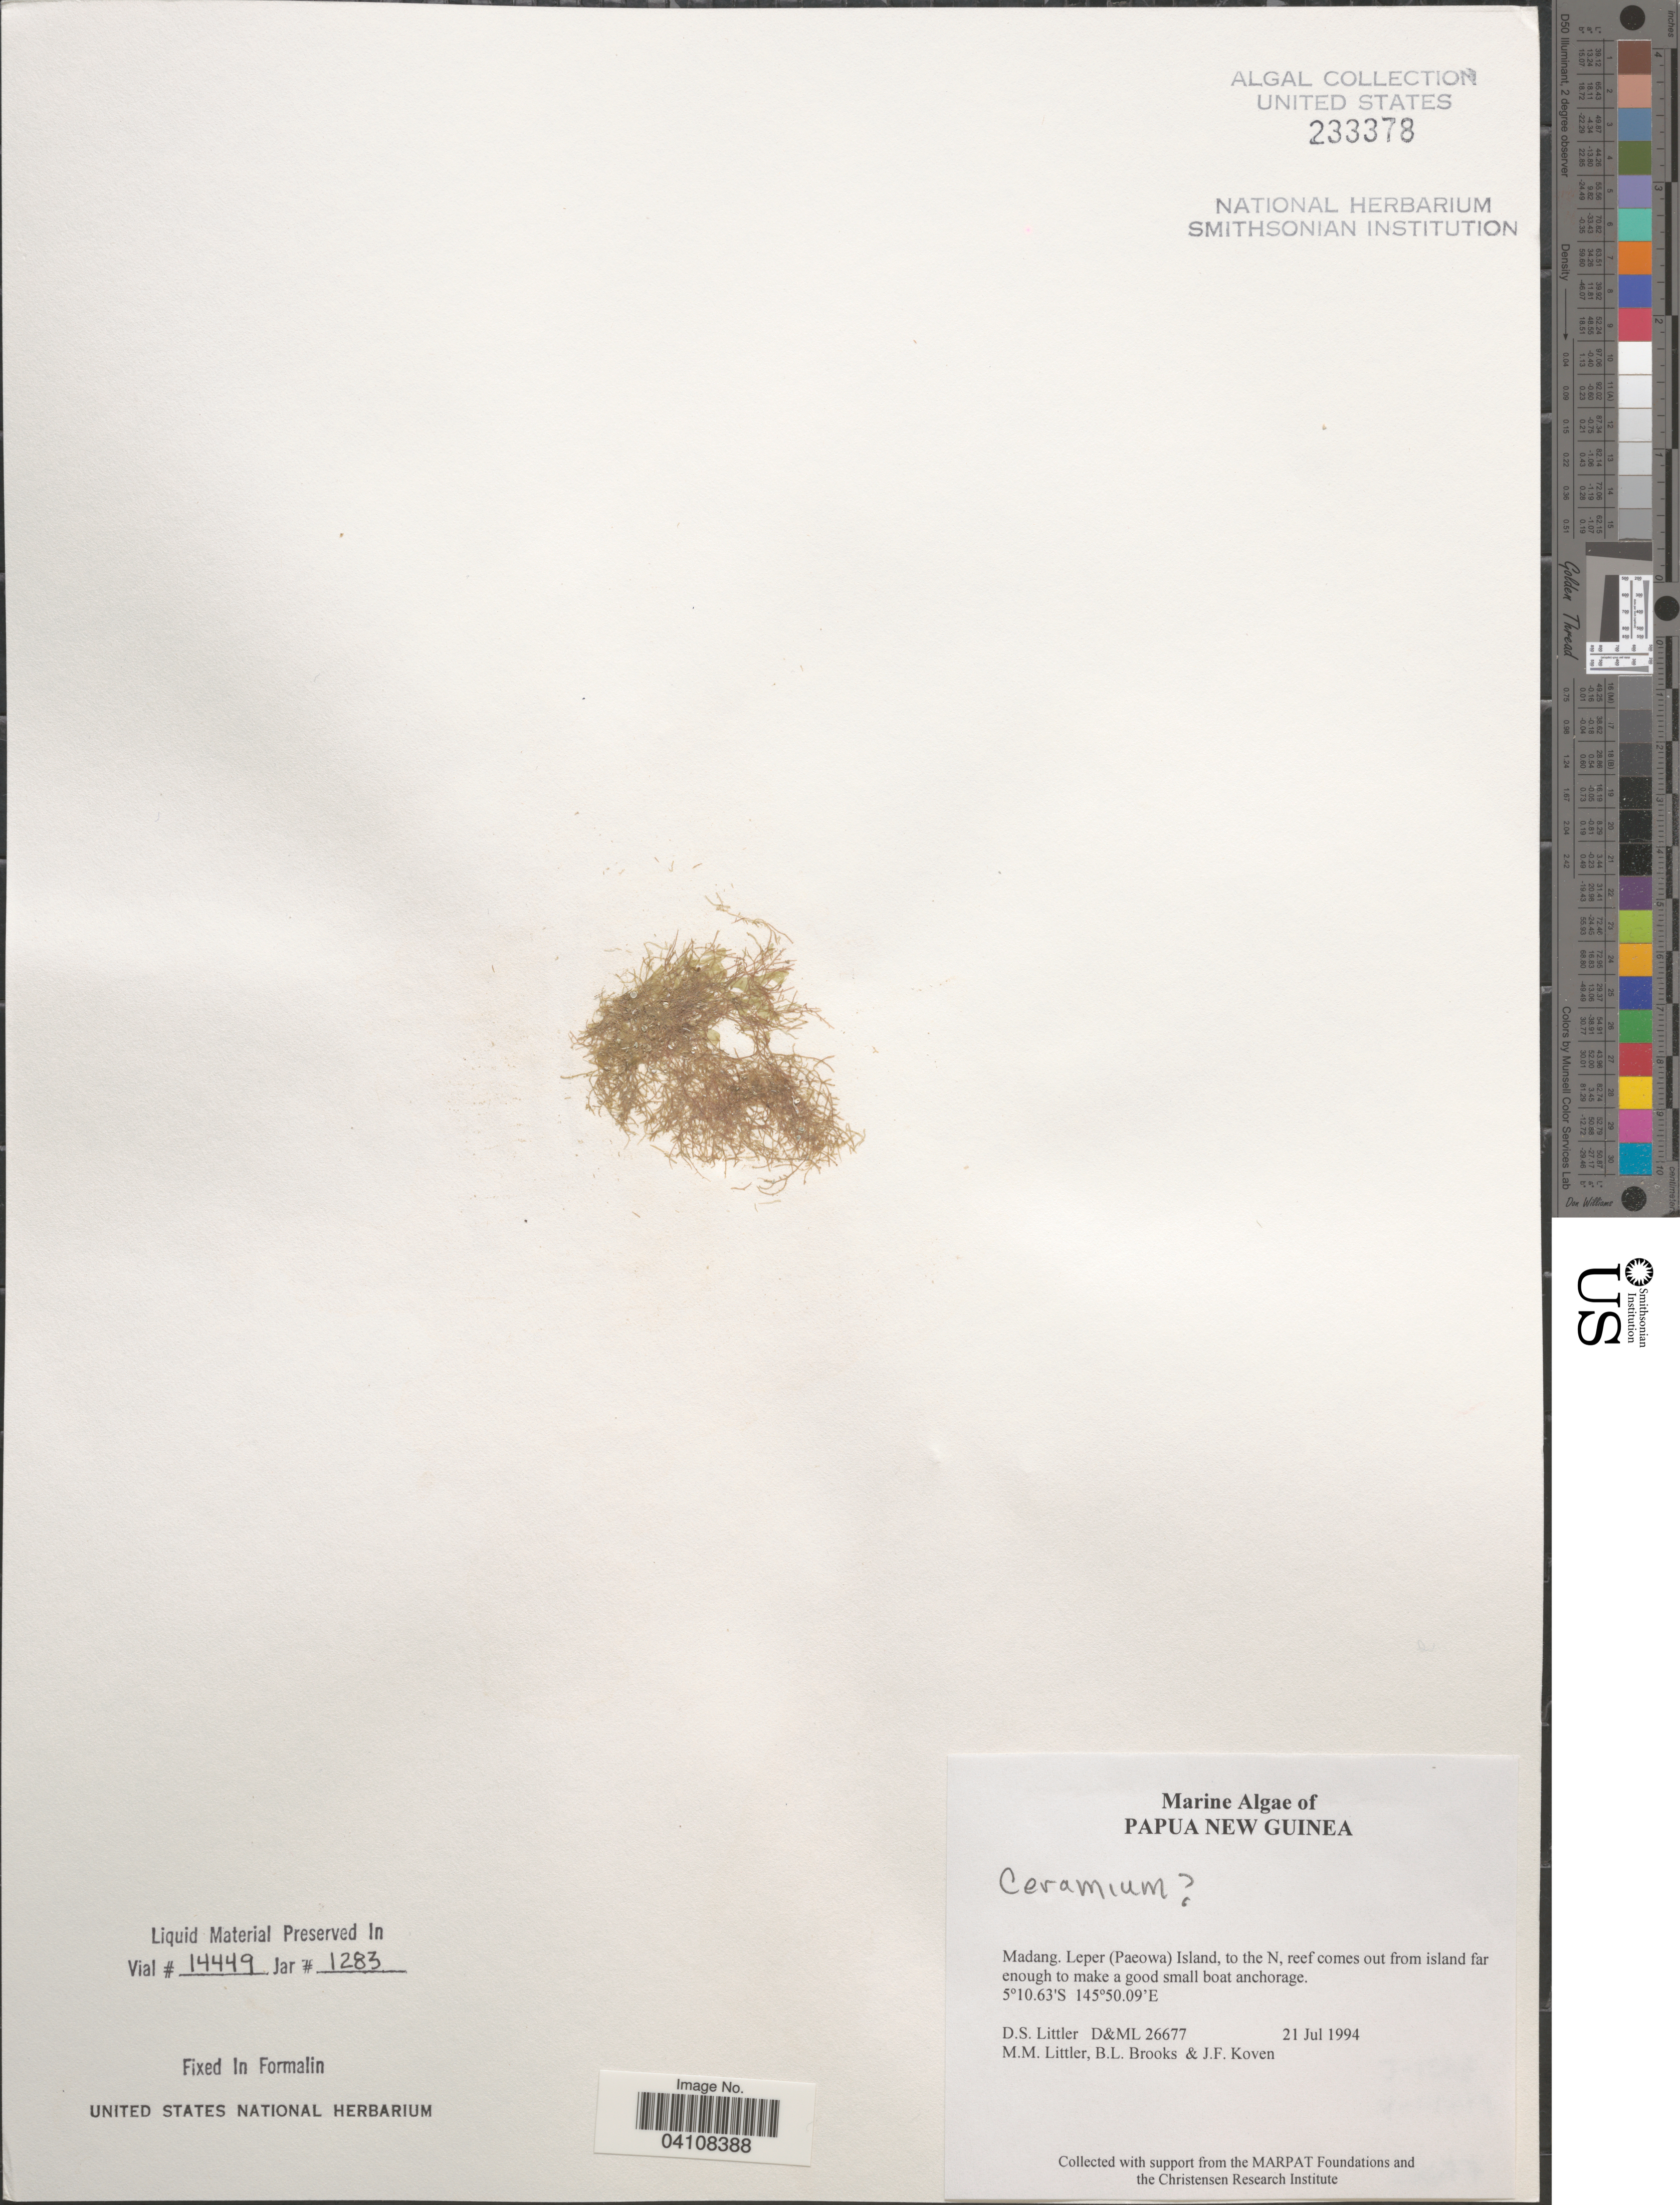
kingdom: Plantae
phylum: Rhodophyta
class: Florideophyceae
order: Ceramiales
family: Ceramiaceae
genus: Ceramium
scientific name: Ceramium sp.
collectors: D. S. Littler, B. Brooks & J. Koven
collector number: D&ML26677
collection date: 1994-07-21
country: Papua New Guinea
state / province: Madang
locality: Leper (Paeowa) Island, to the N, reef comes out from island far enough to make a good small boat anchorage.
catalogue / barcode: US 233378